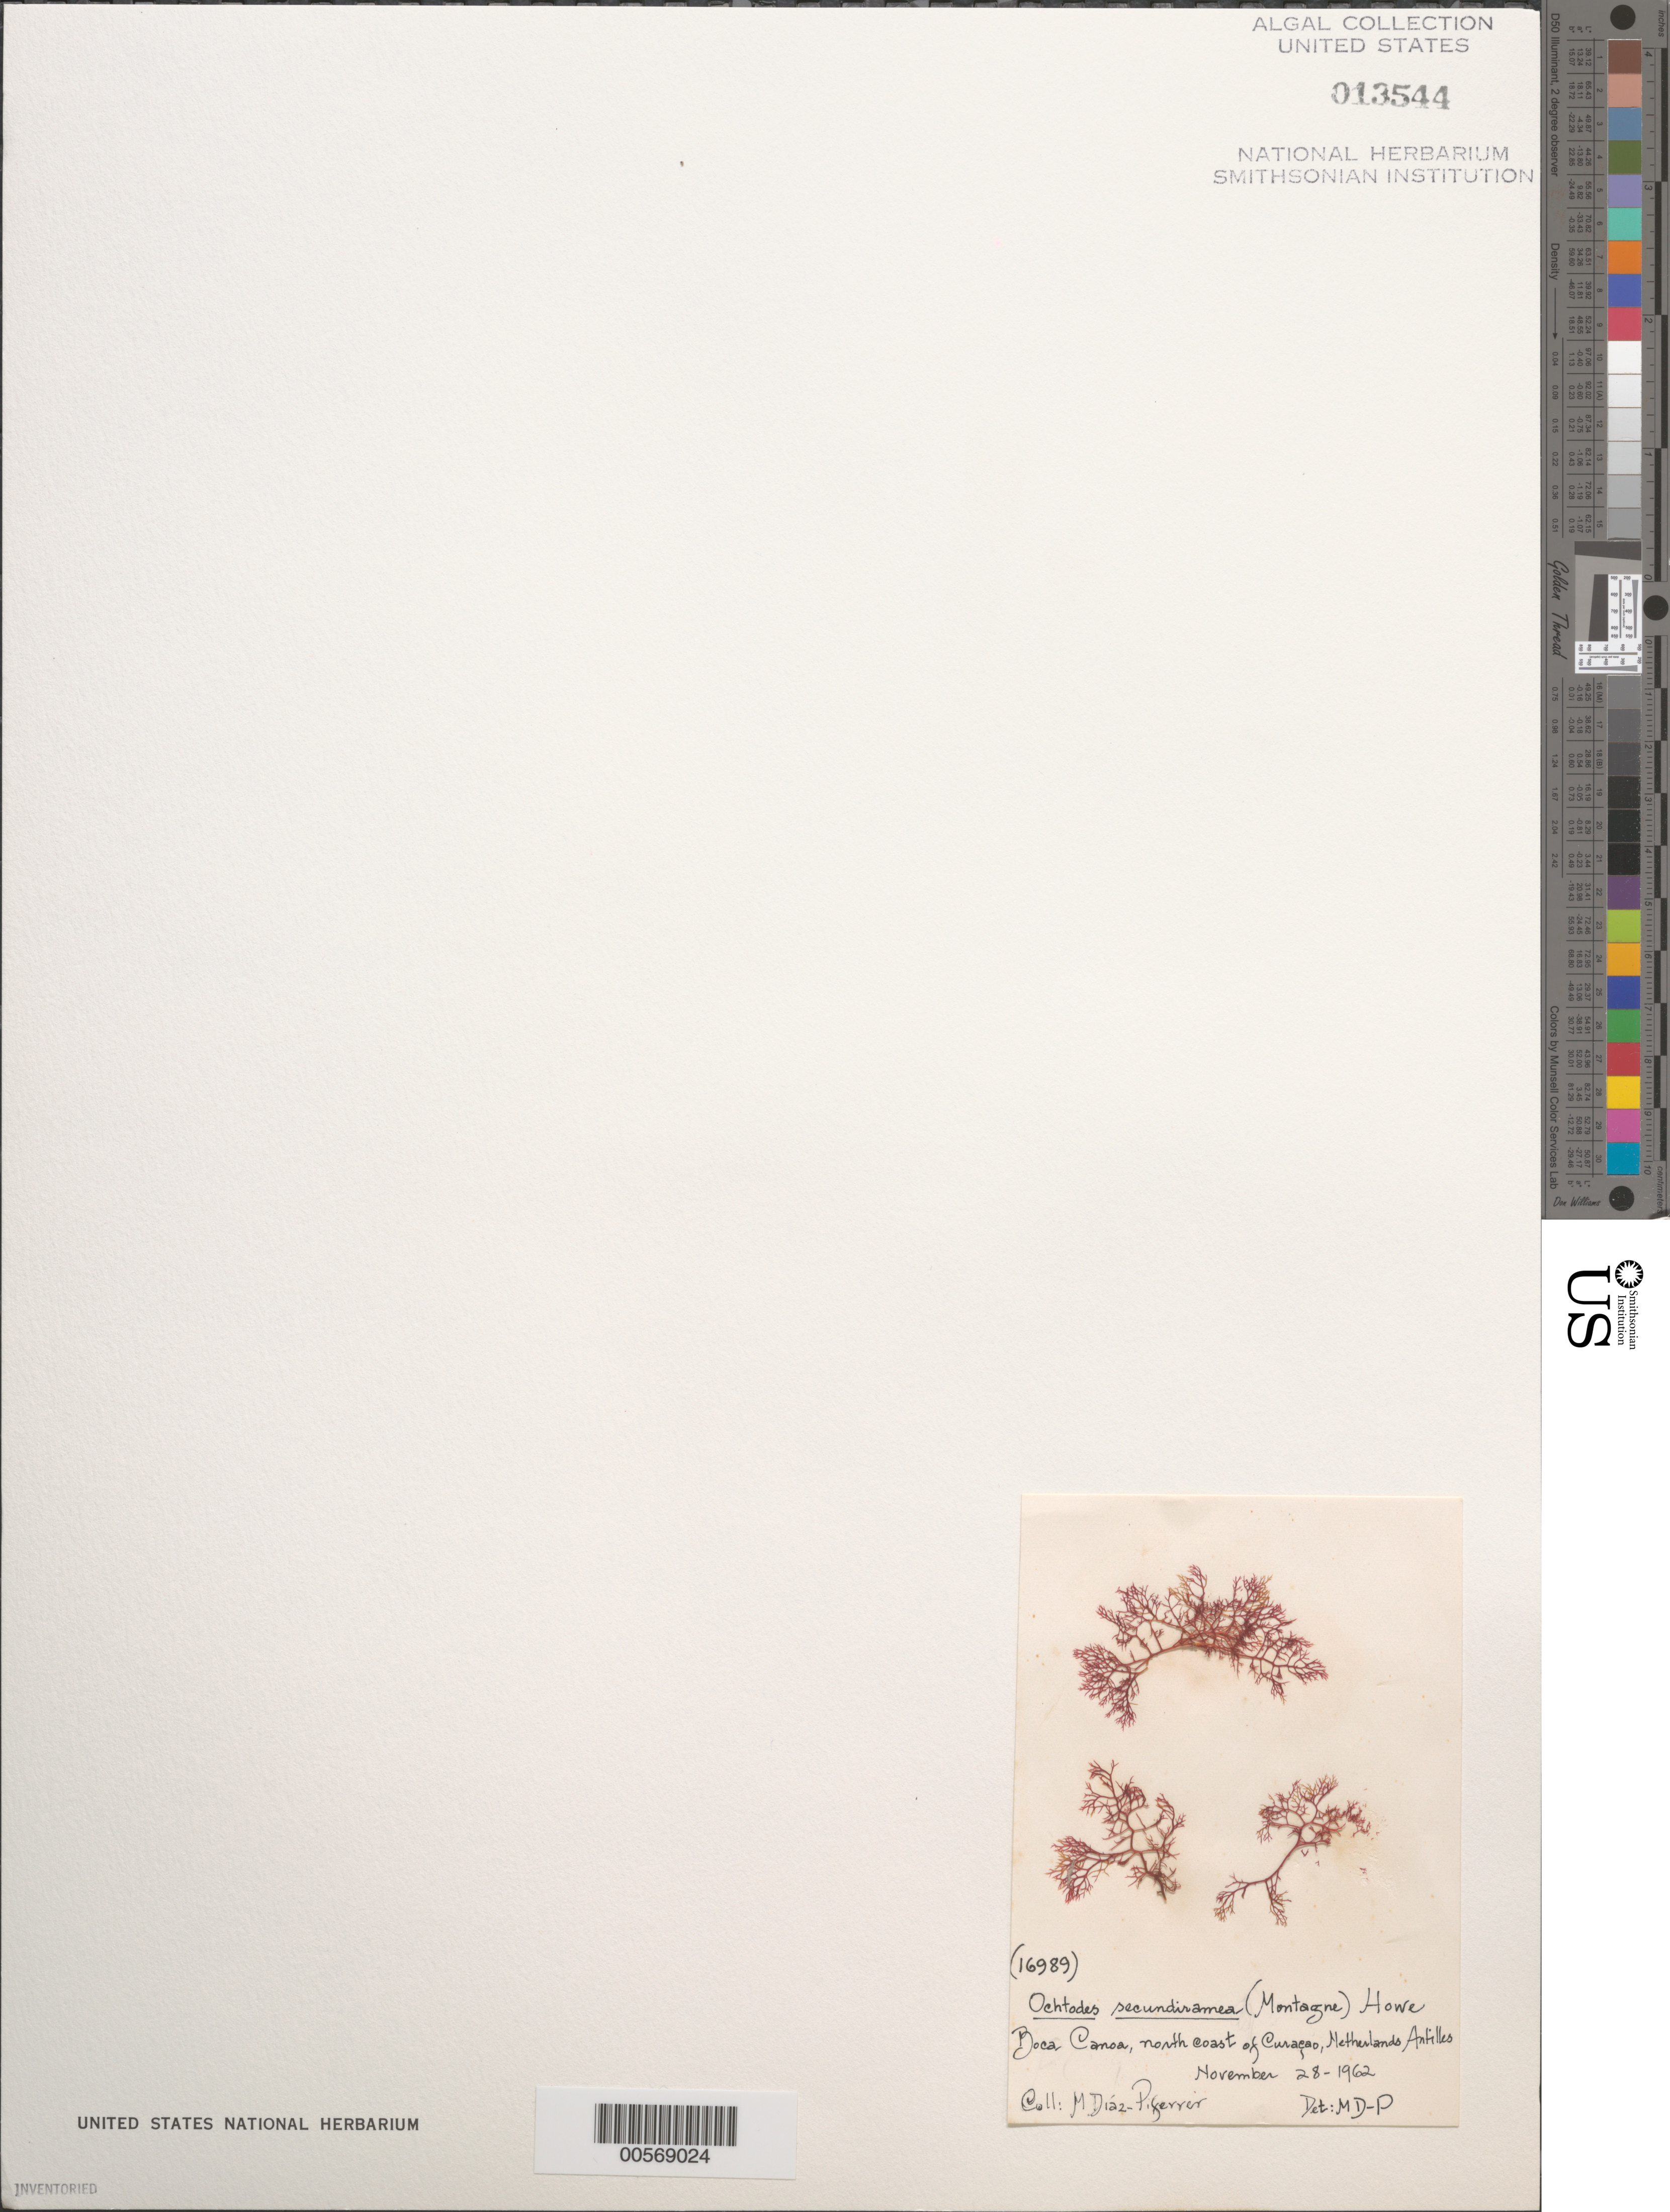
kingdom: Plantae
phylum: Rhodophyta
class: Florideophyceae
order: Gigartinales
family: Rhizophyllidaceae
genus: Ochtodes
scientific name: Ochtodes secundiramea, ined.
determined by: Diaz-Piferrer, M.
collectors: M. Diaz-Piferrer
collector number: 16989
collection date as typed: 28 Nov 1962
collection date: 1962-11-28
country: Curaçao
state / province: ABC Islands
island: Curaçao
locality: Boca Canoa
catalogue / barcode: US 13544